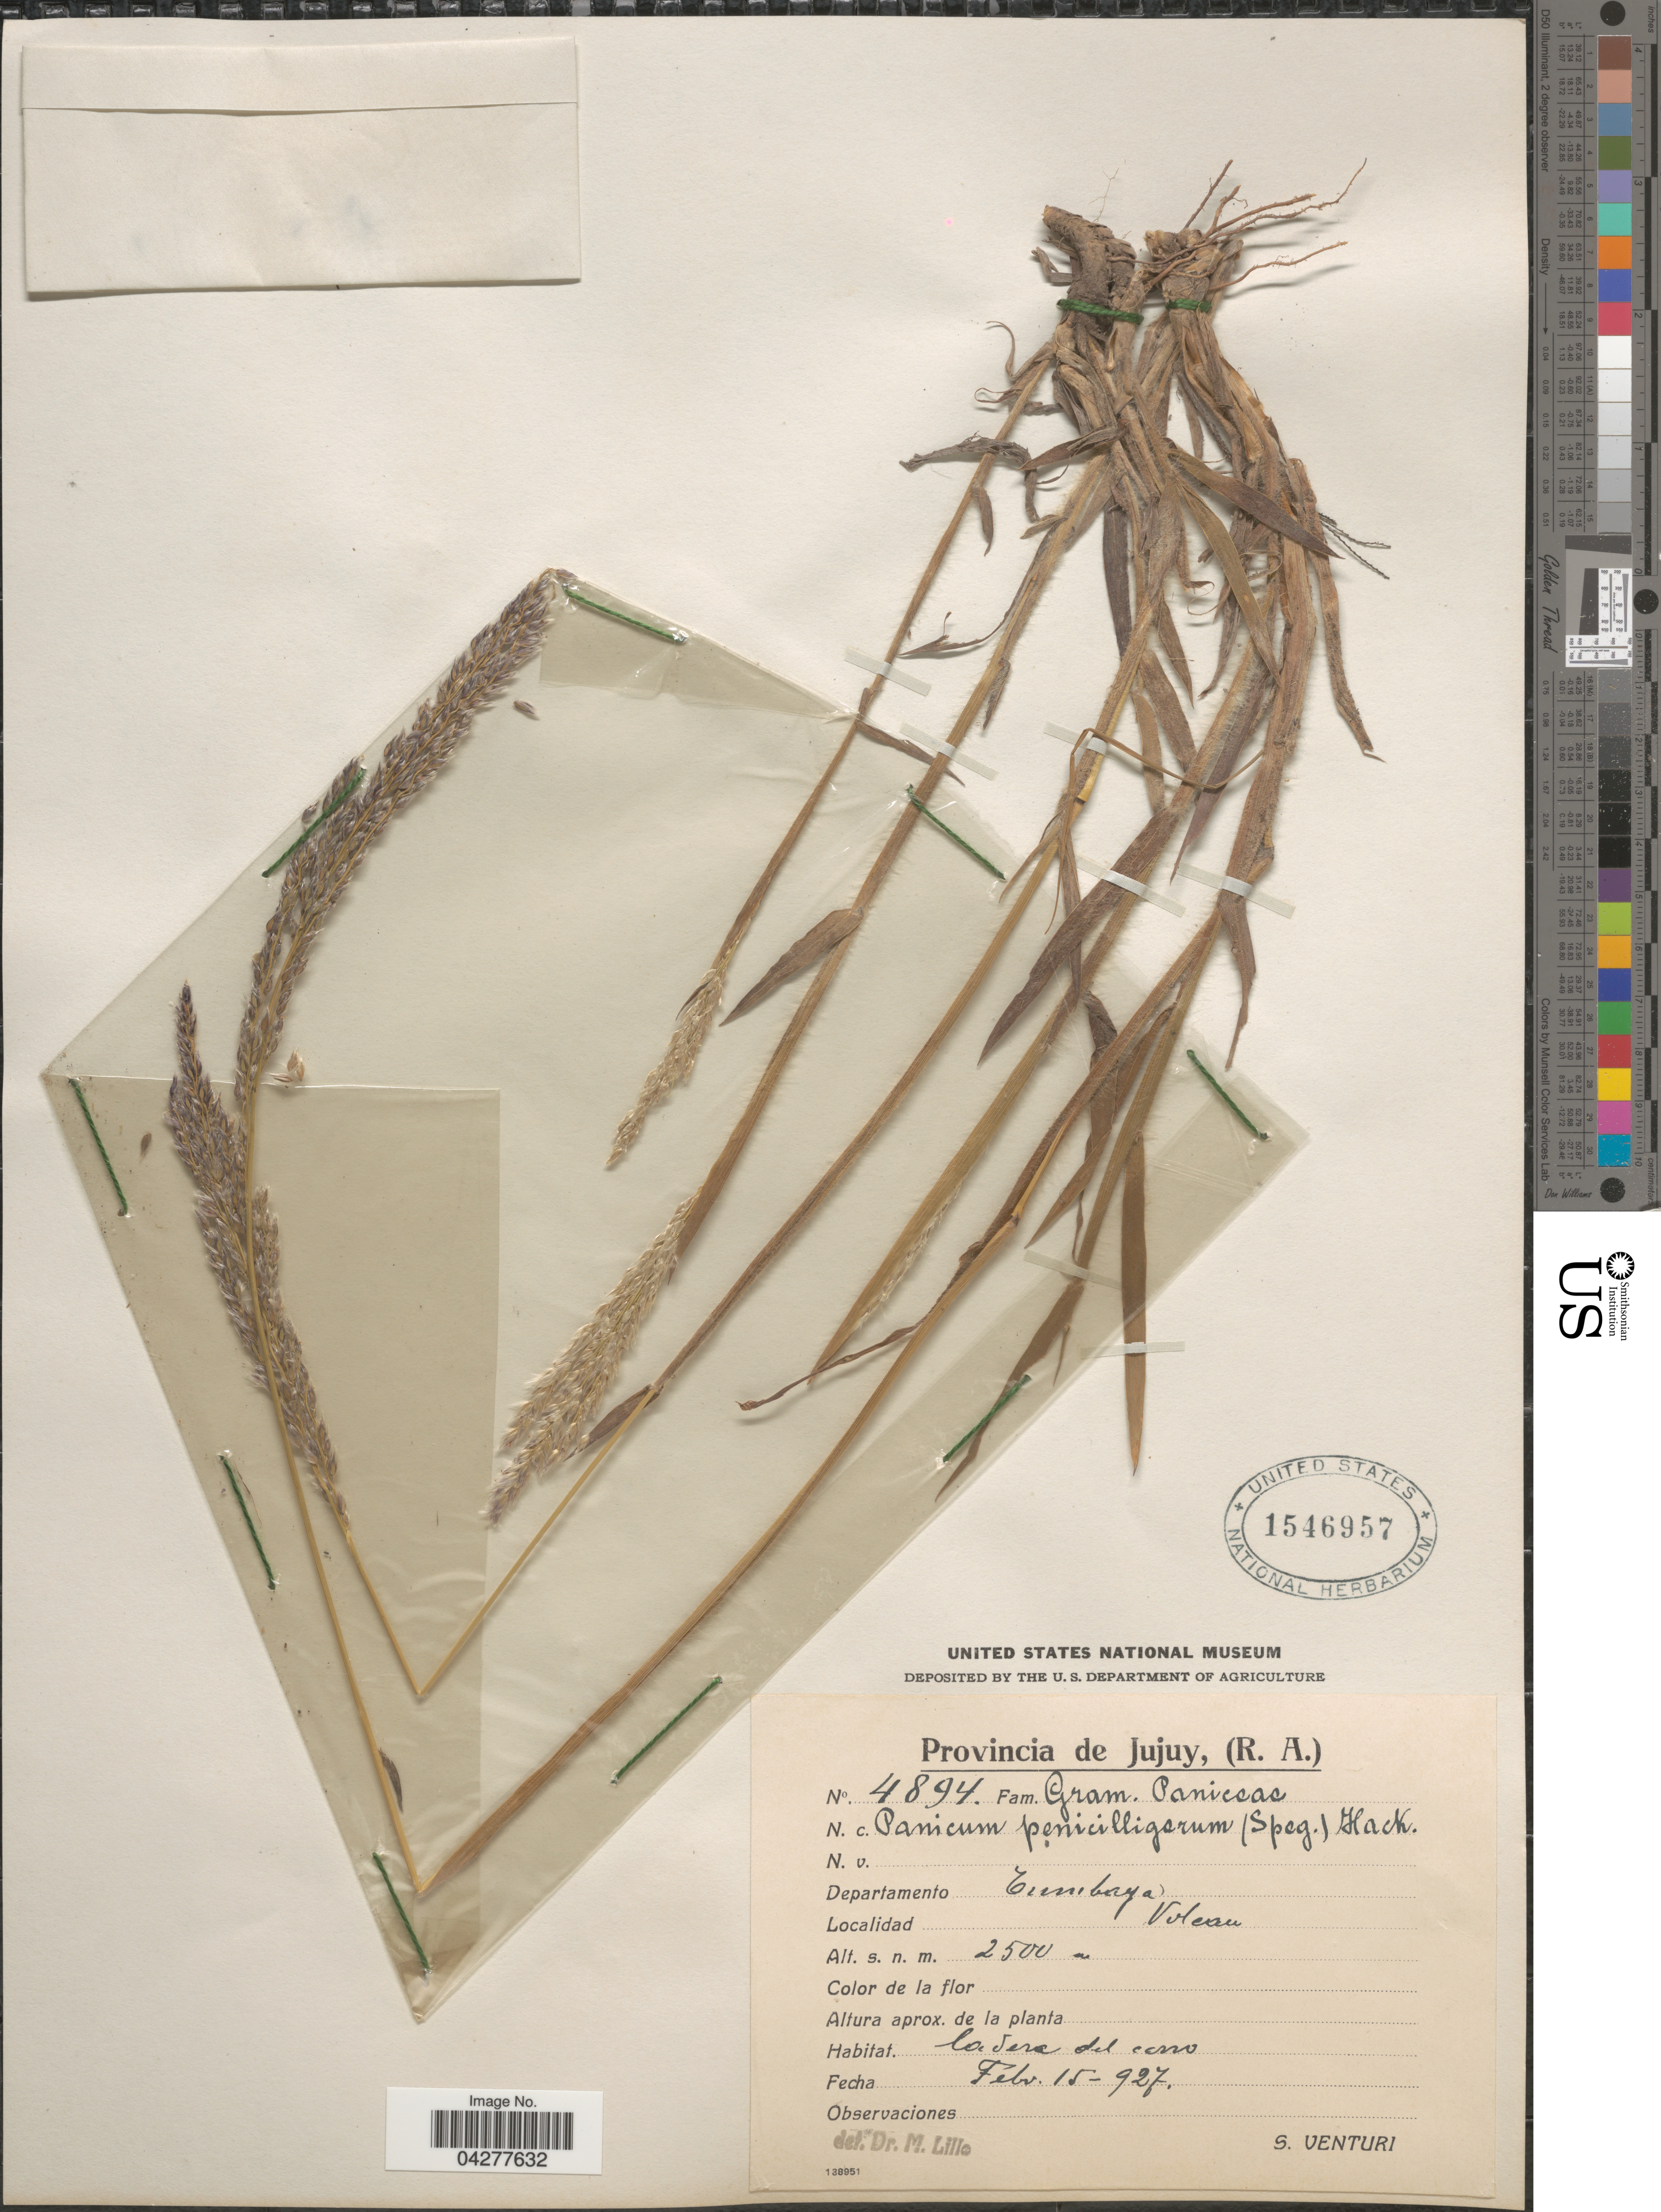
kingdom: Plantae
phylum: Tracheophyta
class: Liliopsida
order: Poales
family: Poaceae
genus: Digitaria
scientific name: Digitaria sp.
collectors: S. Venturi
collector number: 4894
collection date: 1927-02-15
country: Argentina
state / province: Jujuy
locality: Departamento Tumbaya. Volcan. Ladera del cerro.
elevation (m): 2500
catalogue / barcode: US 1546957